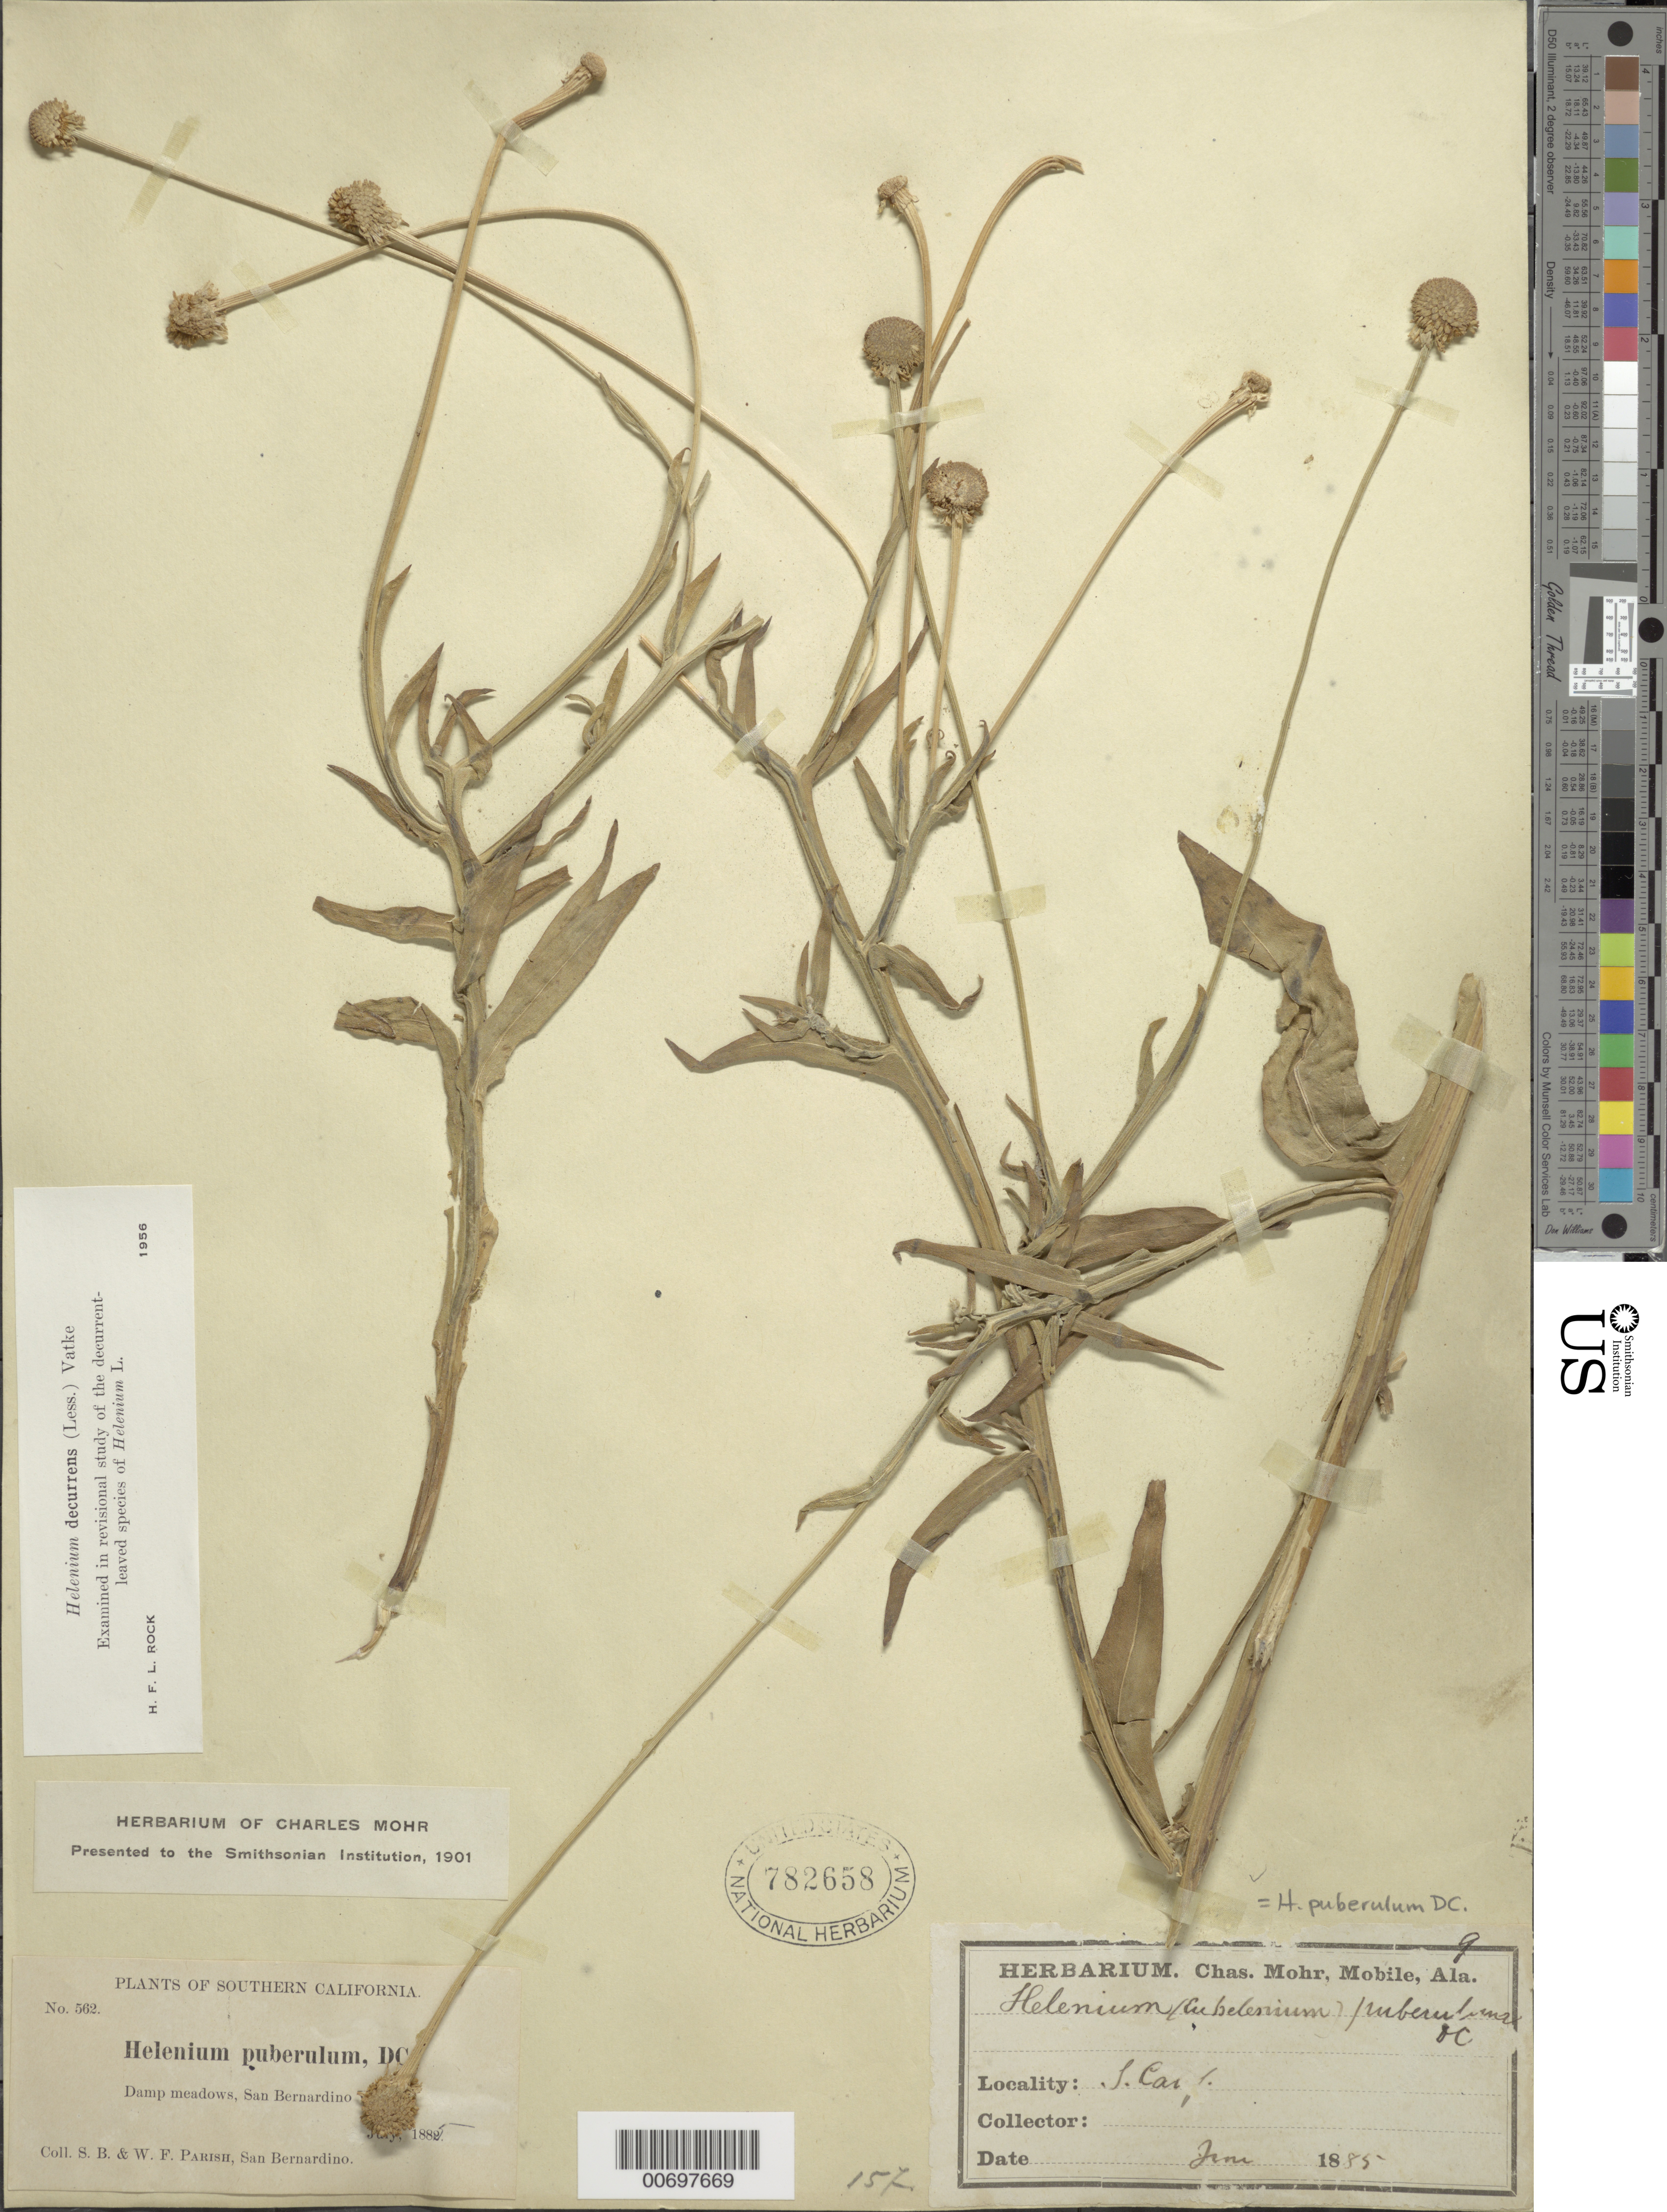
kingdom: Plantae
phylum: Tracheophyta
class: Magnoliopsida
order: Asterales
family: Asteraceae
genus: Helenium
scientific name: Helenium puberulum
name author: DC.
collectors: S. B. Parish & W. F. Parish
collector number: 562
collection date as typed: Jul 1885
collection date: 1885-07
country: United States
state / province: California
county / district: San Bernardino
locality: San Bernardino Valley.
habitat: Damp meadows.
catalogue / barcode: US 782658